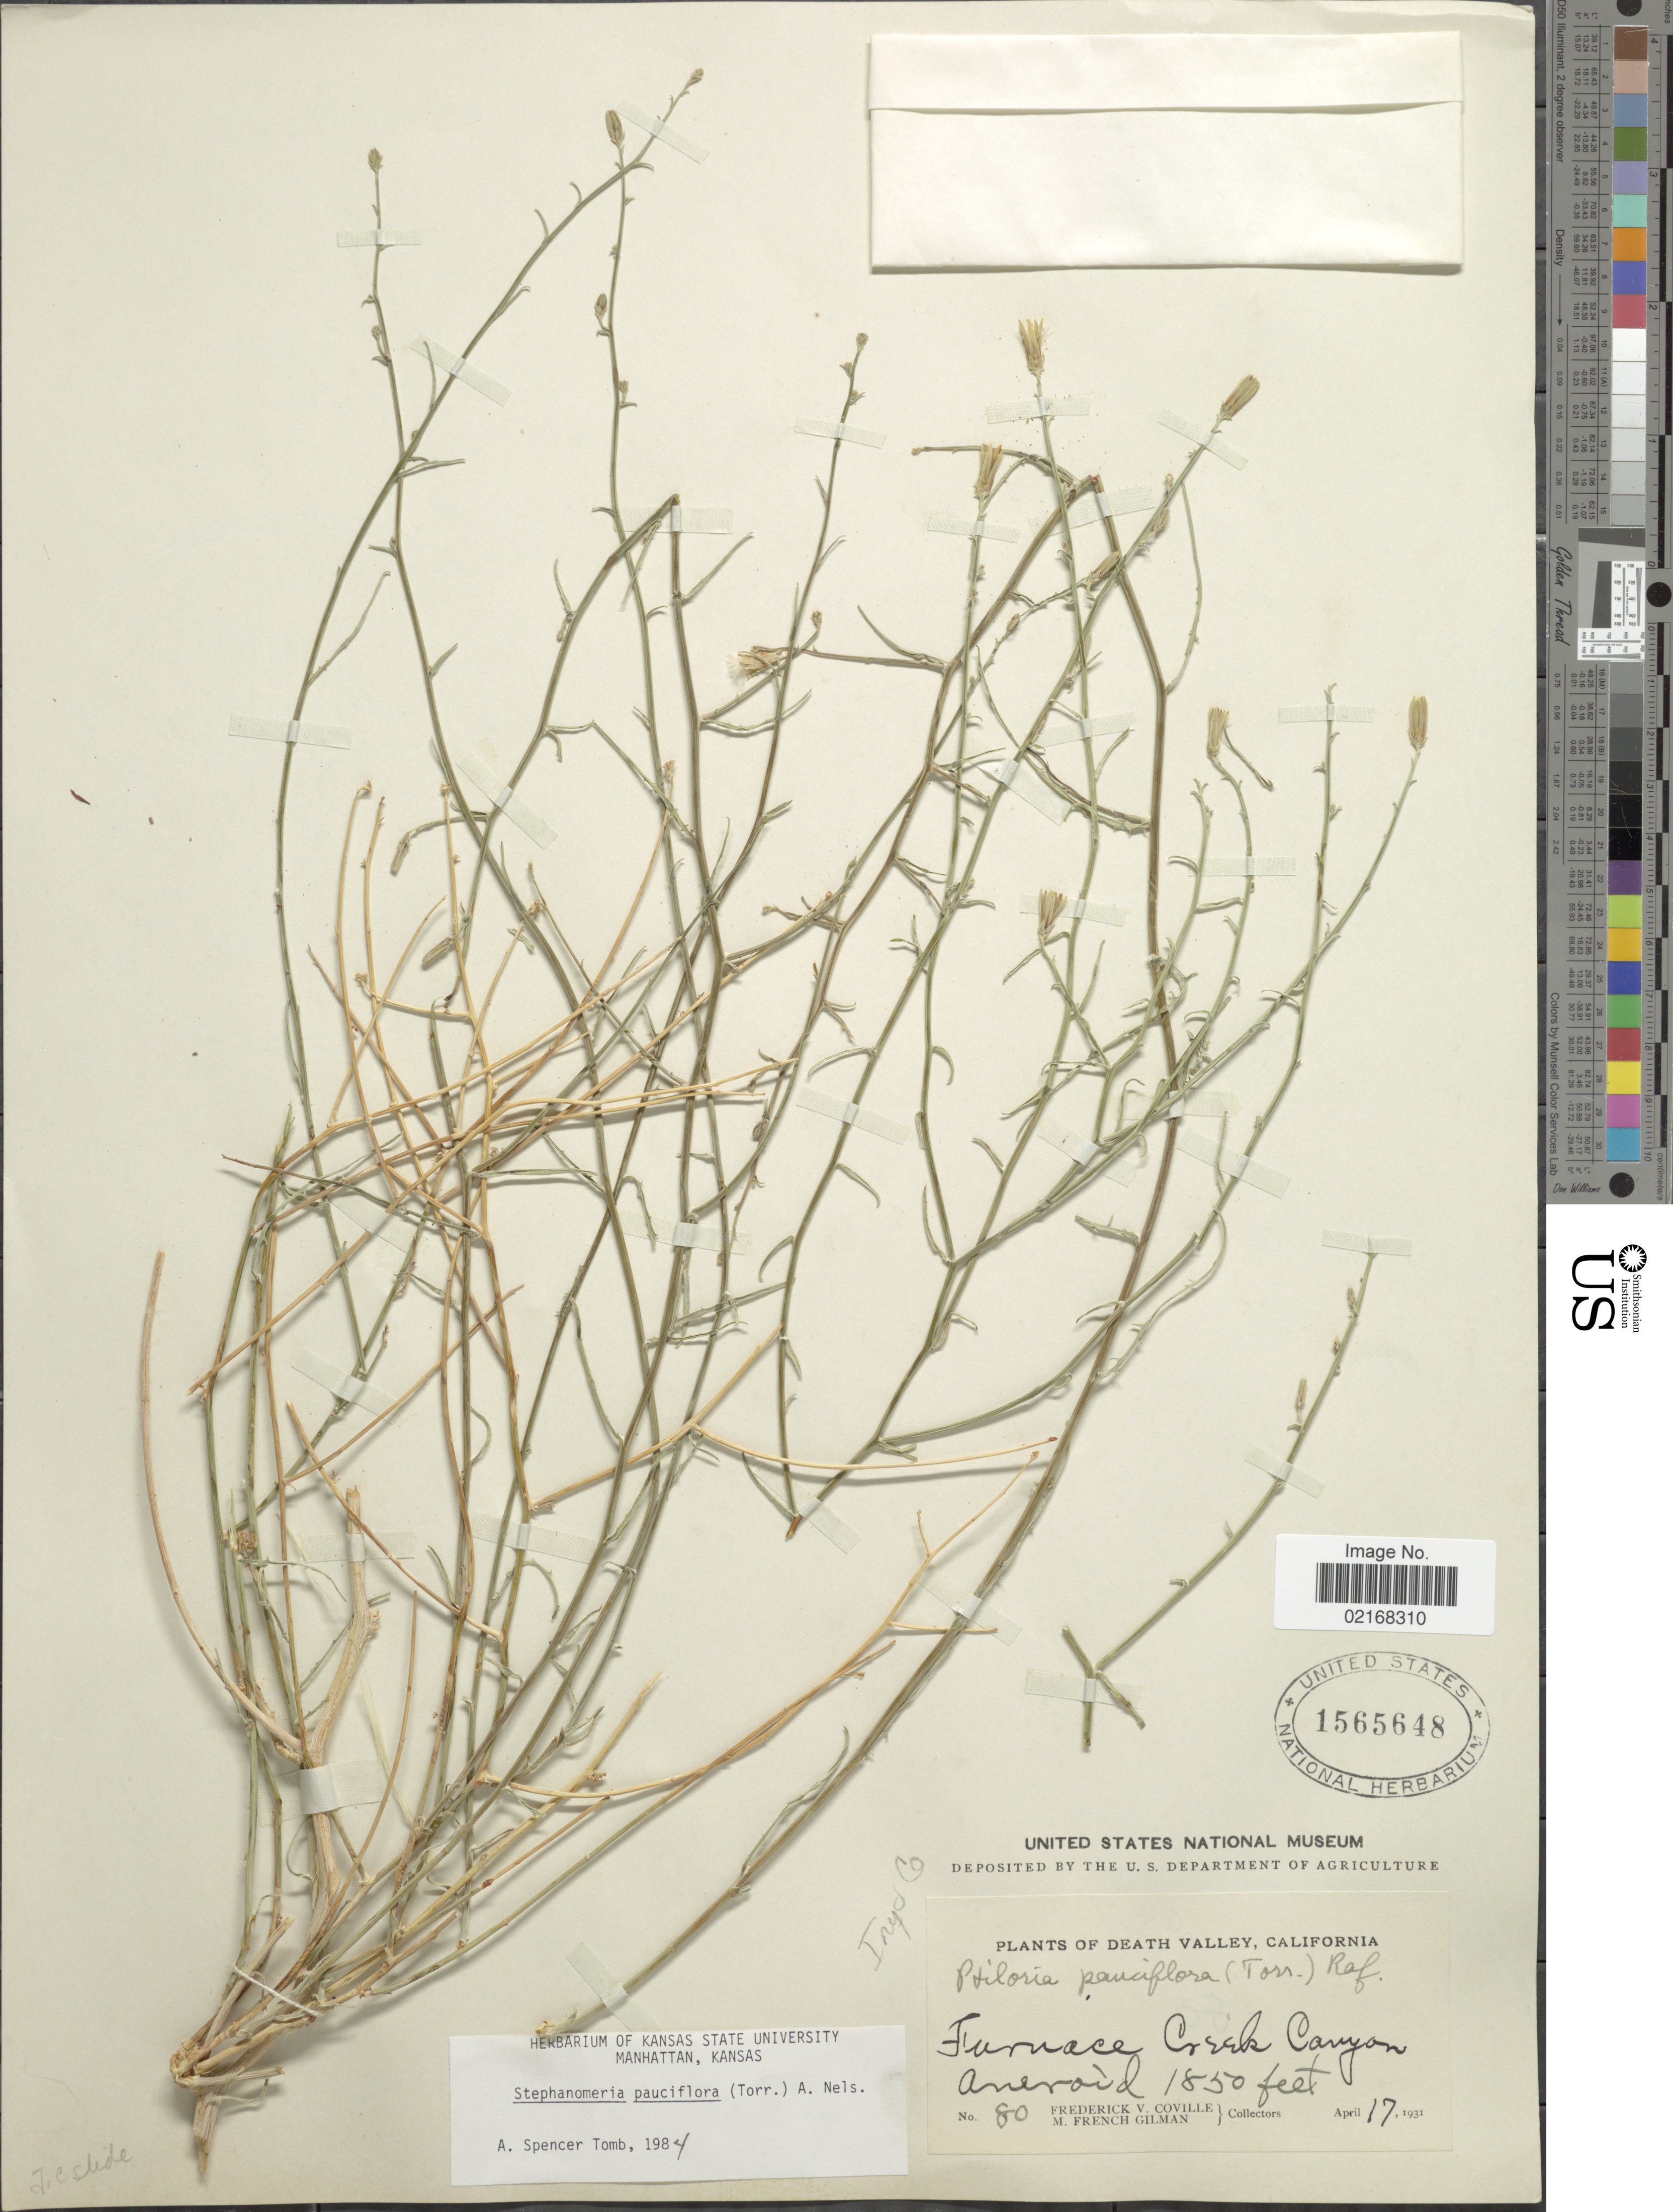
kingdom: Plantae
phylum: Tracheophyta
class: Magnoliopsida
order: Asterales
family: Asteraceae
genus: Stephanomeria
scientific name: Stephanomeria pauciflora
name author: (Torr.) A. Nelson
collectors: F. V. Coville & M. F. Gilman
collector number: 80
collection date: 1931-04-17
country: United States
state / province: California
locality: Death Valley. Furnace Creek Canyon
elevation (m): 564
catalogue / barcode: US 1565648